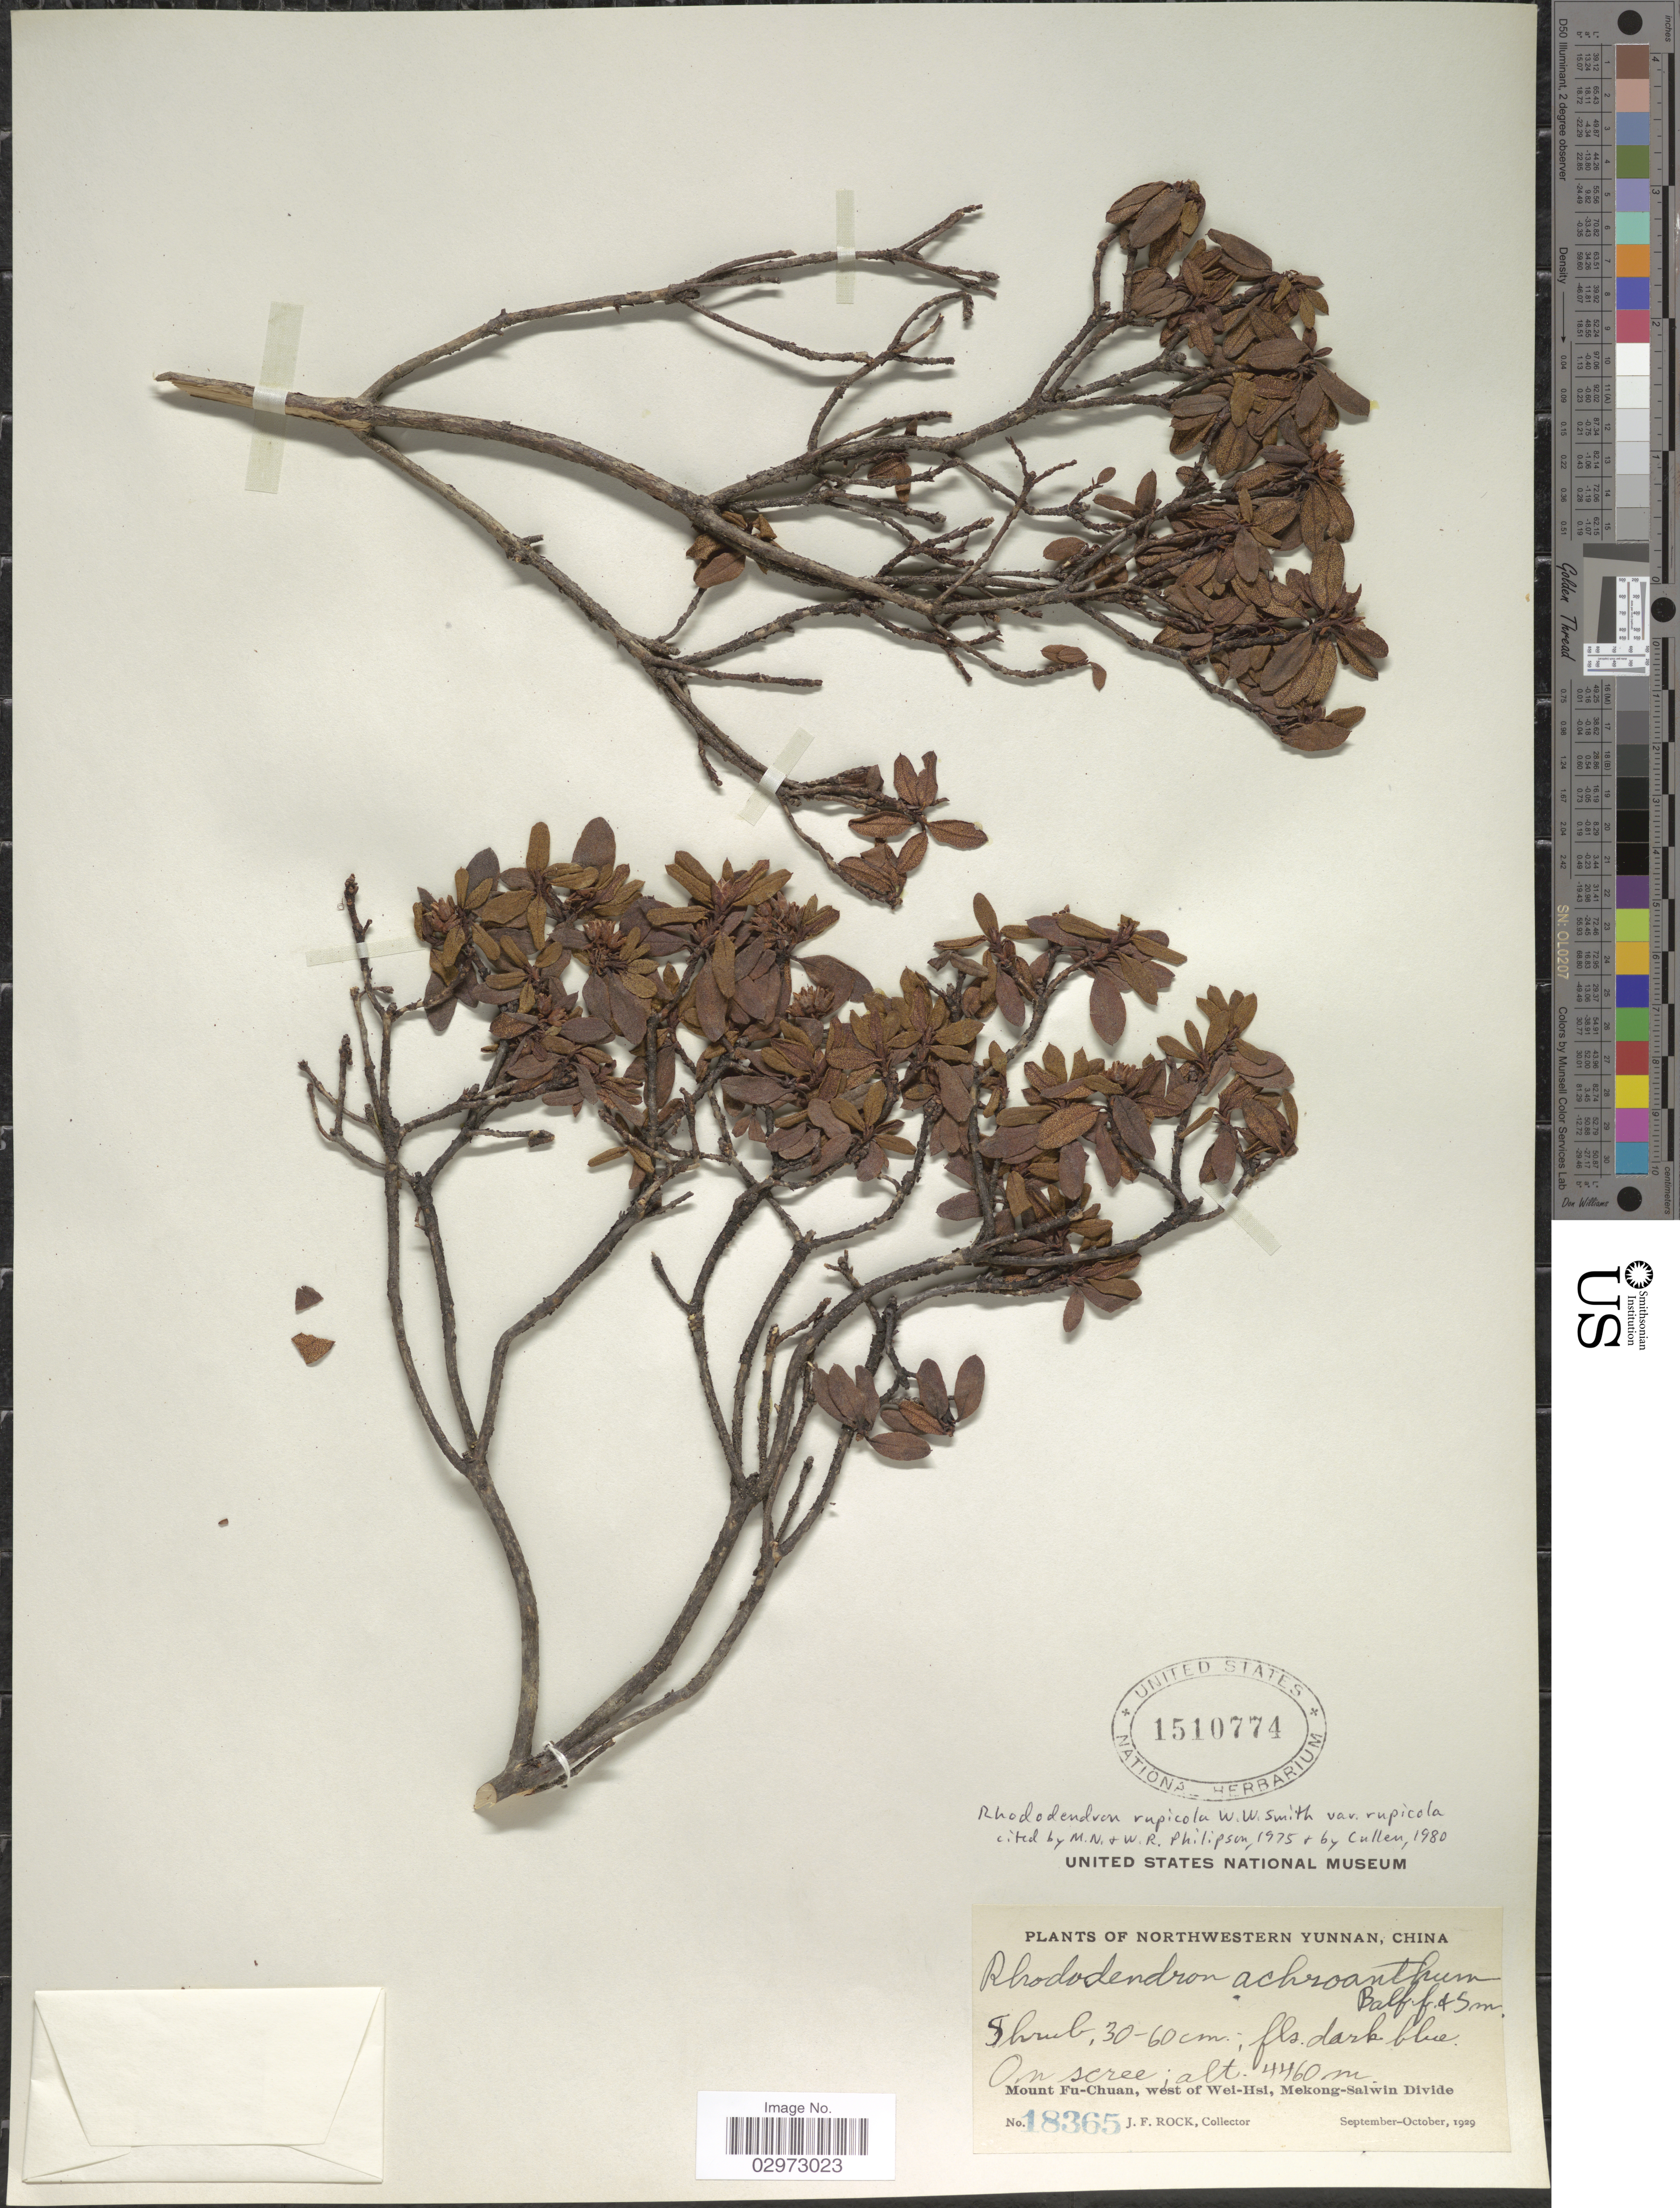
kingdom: Plantae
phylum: Tracheophyta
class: Magnoliopsida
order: Ericales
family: Ericaceae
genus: Rhododendron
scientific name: Rhododendron rupicola var. rupicola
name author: W.W. Sm.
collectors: J. Rock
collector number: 18365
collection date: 1929-09/1929-10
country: China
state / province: Yunnan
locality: Northwestern Yunnan, Mount Fu-Chuan, west of Wei-Hsi, Mekong-Salwin Divide.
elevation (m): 4460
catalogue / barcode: US 1510774